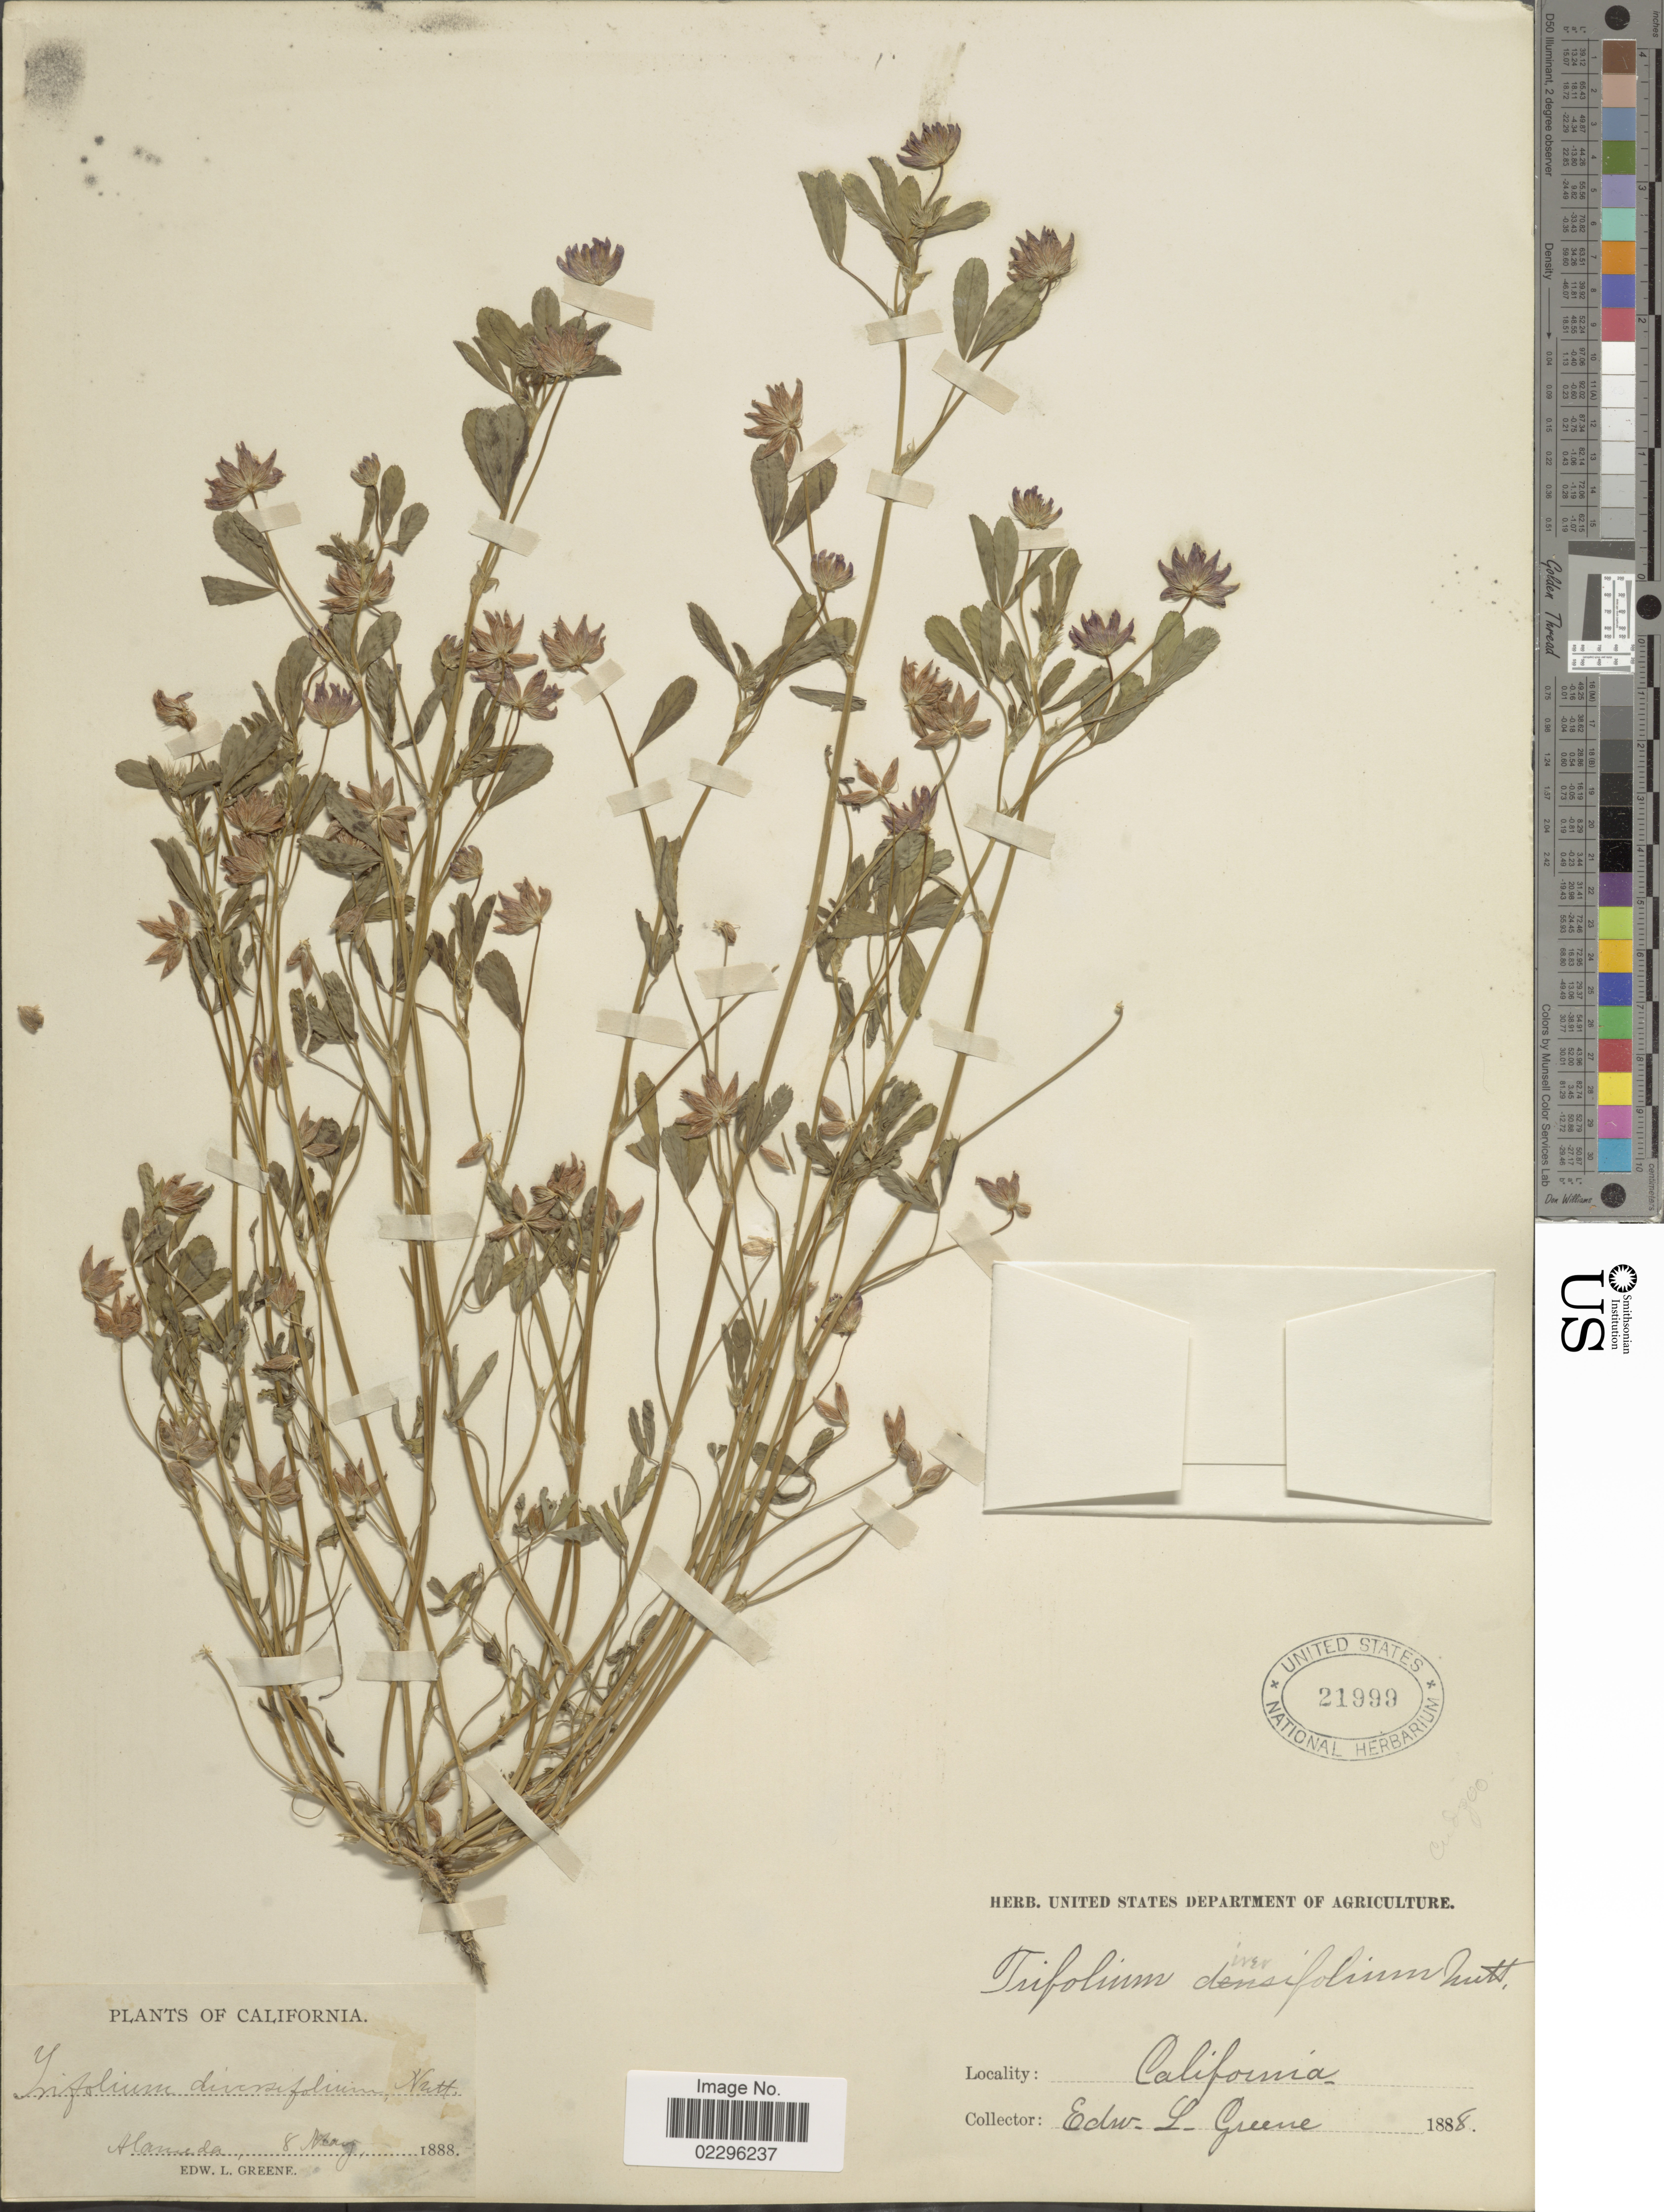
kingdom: Plantae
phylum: Tracheophyta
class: Magnoliopsida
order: Fabales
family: Fabaceae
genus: Trifolium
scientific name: Trifolium depauperatum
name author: Desv.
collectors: E. L. Greene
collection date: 1888-05-08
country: United States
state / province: California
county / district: Alameda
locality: Alameda.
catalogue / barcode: US 21999